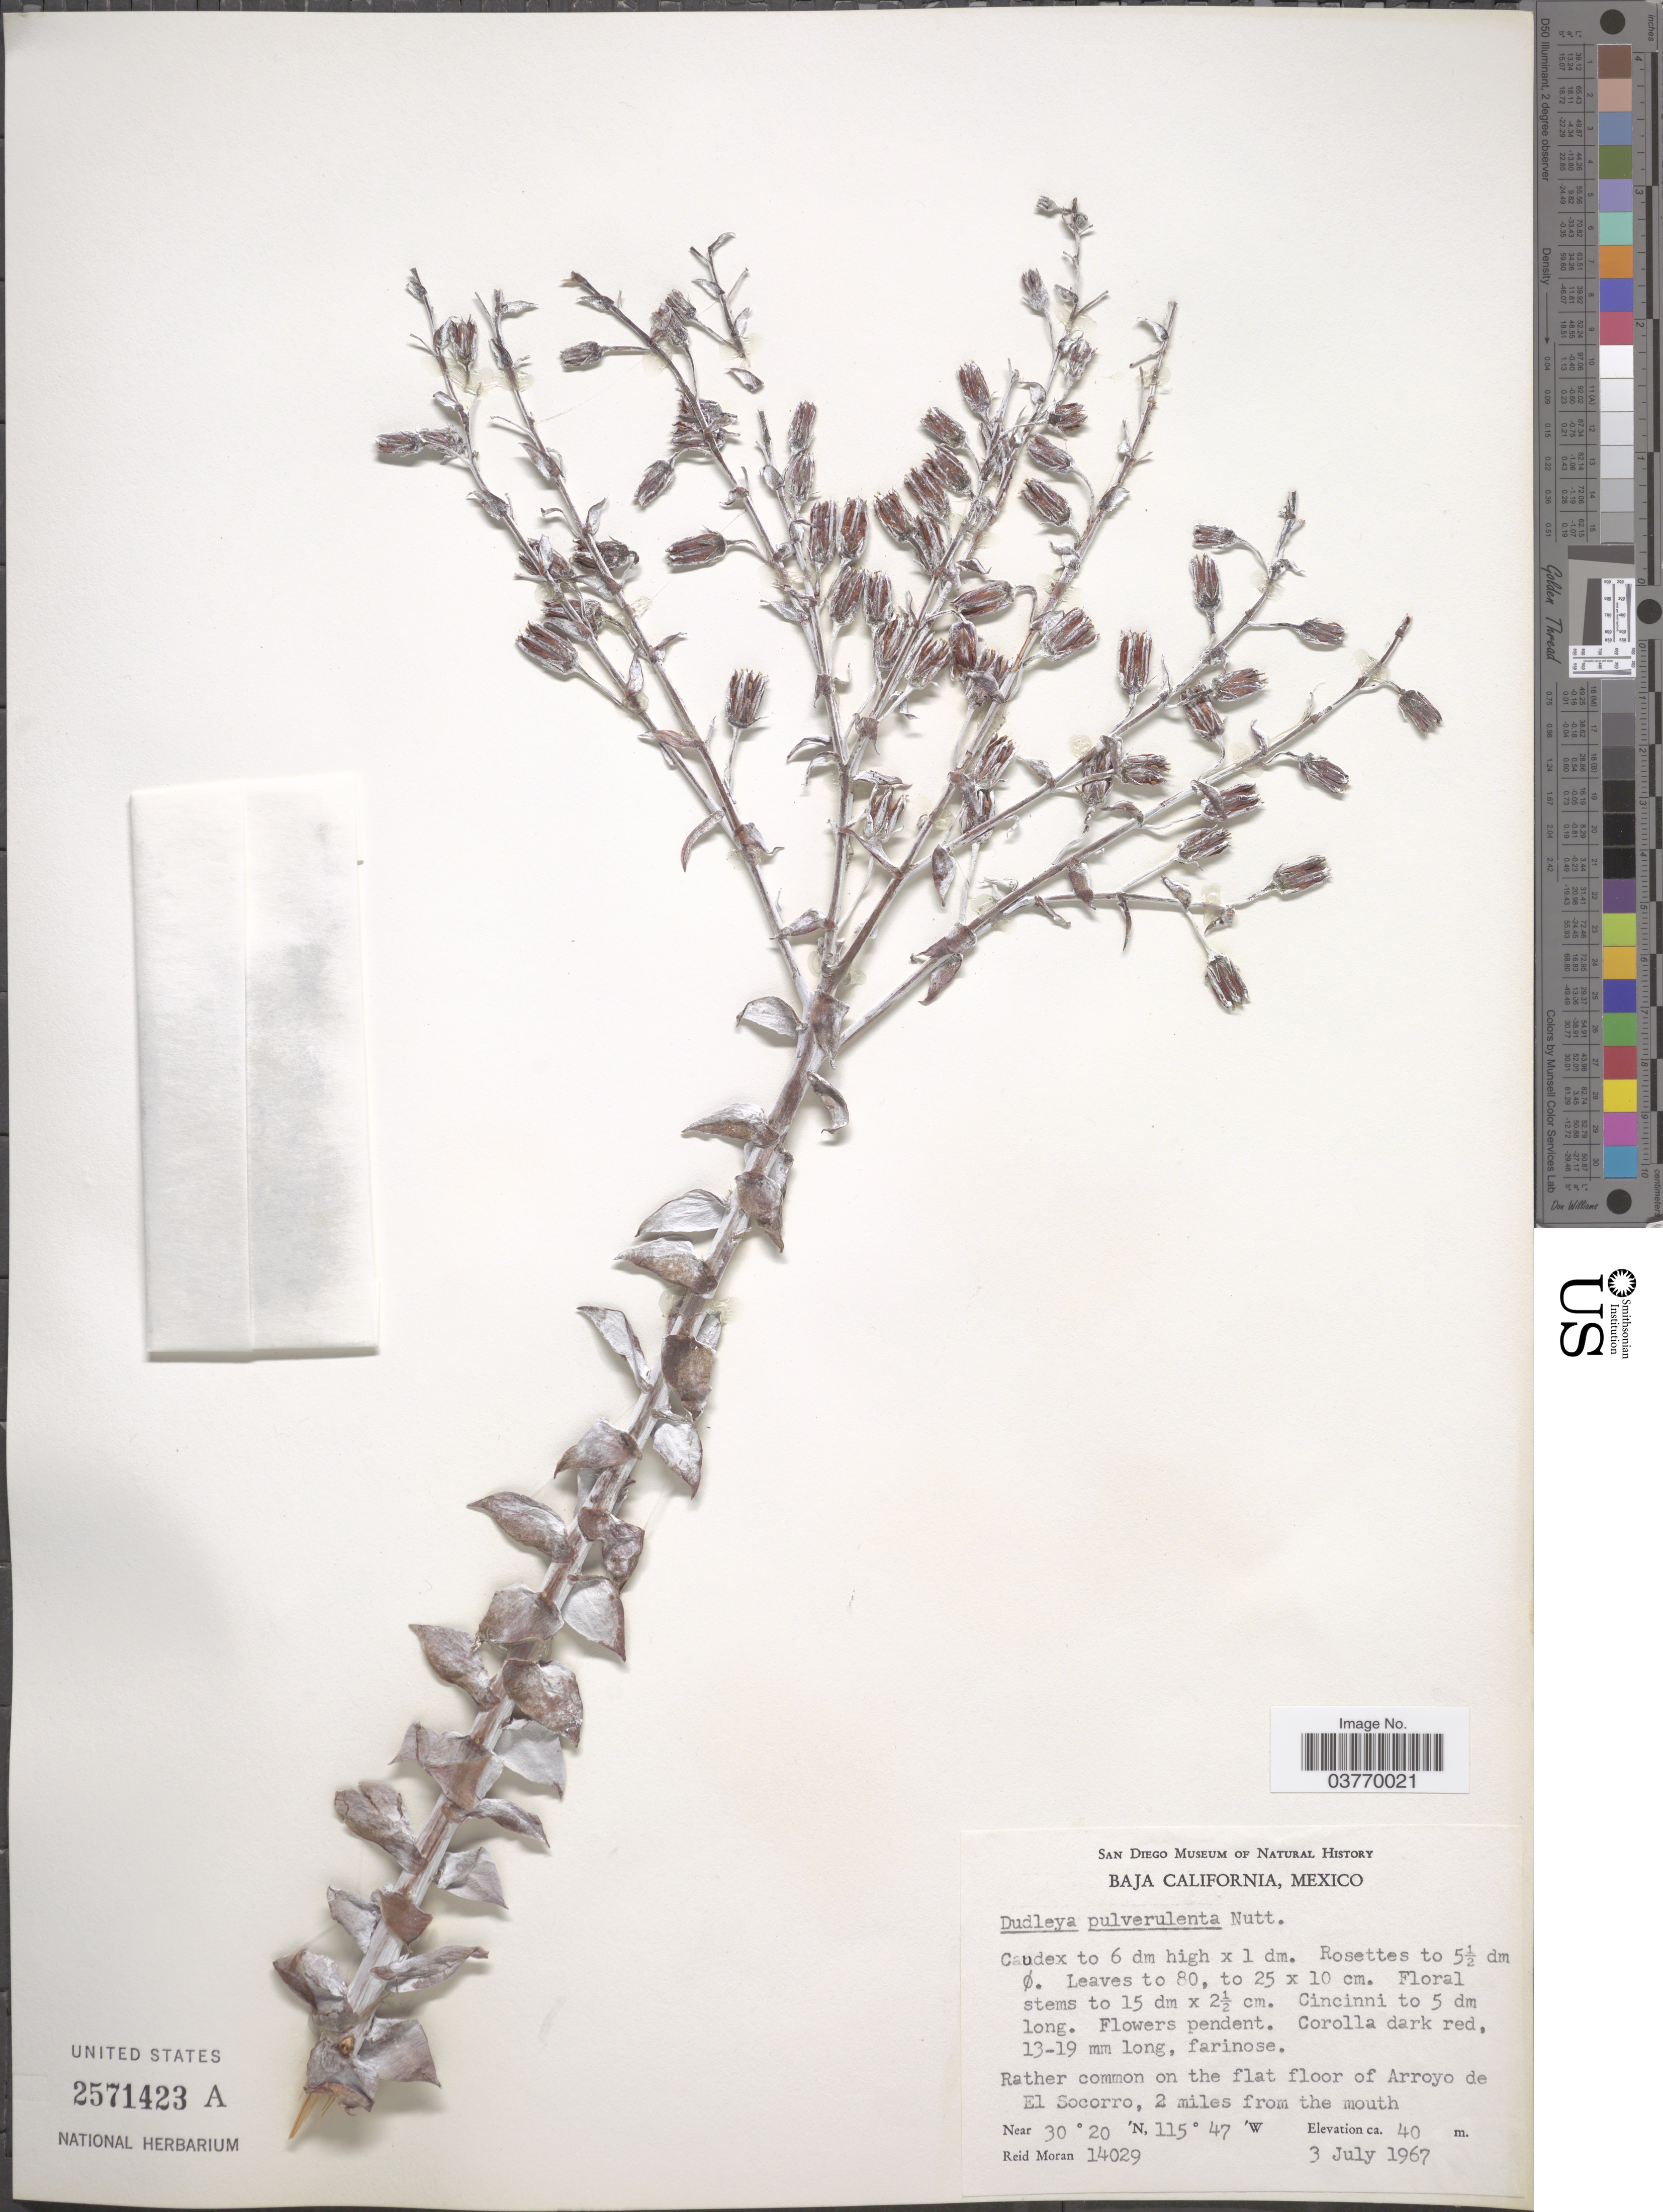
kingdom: Plantae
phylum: Tracheophyta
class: Magnoliopsida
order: Saxifragales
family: Crassulaceae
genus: Dudleya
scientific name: Dudleya pulverulenta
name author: (Nutt.) Britton & Rose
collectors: R. V. Moran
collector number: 14029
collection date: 1967-07-03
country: Mexico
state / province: Baja California Norte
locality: Rather common on the flat floor of Arroyo de El Socorro, 2 miles from the mouth.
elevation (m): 40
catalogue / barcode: US 2571423A